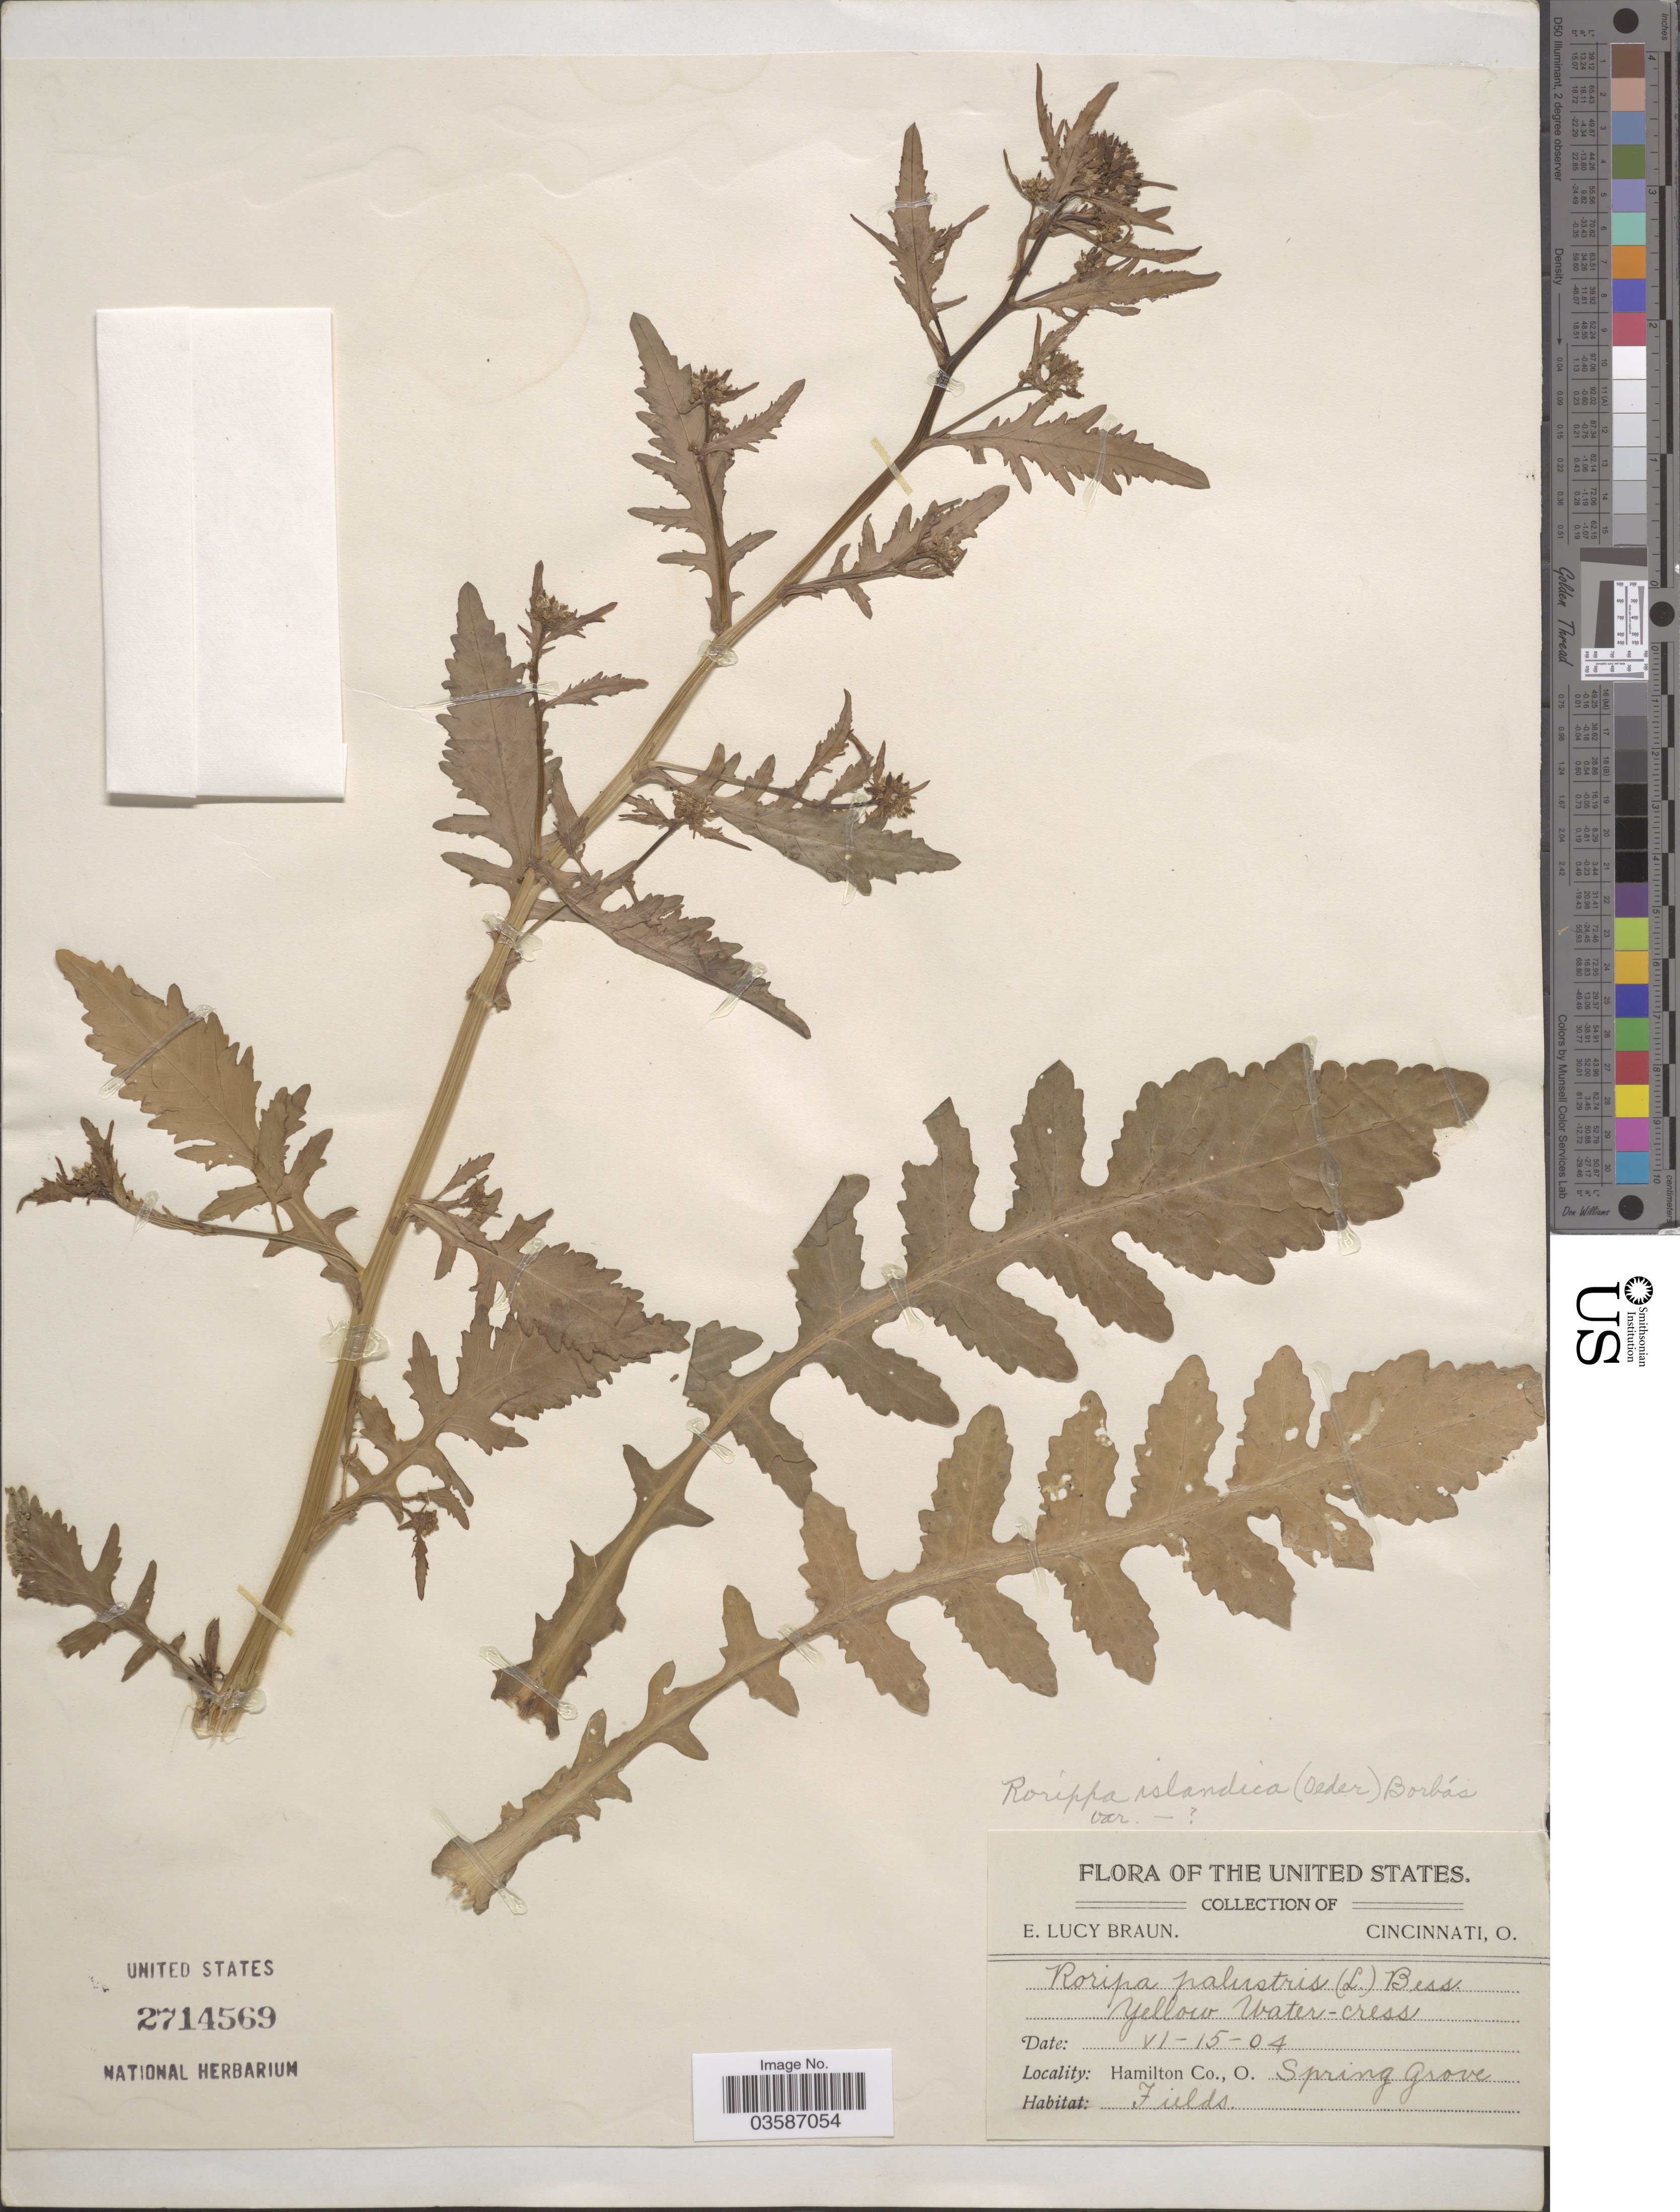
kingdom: Plantae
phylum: Tracheophyta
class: Magnoliopsida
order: Brassicales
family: Brassicaceae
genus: Rorippa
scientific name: Rorippa islandica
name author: (Oeder) Borbás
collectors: E. L. Braun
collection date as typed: Transcribed d/m/y: 15/6/4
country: United States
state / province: Ohio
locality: Hamilton Co., Spring Grove.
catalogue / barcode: US 2714569